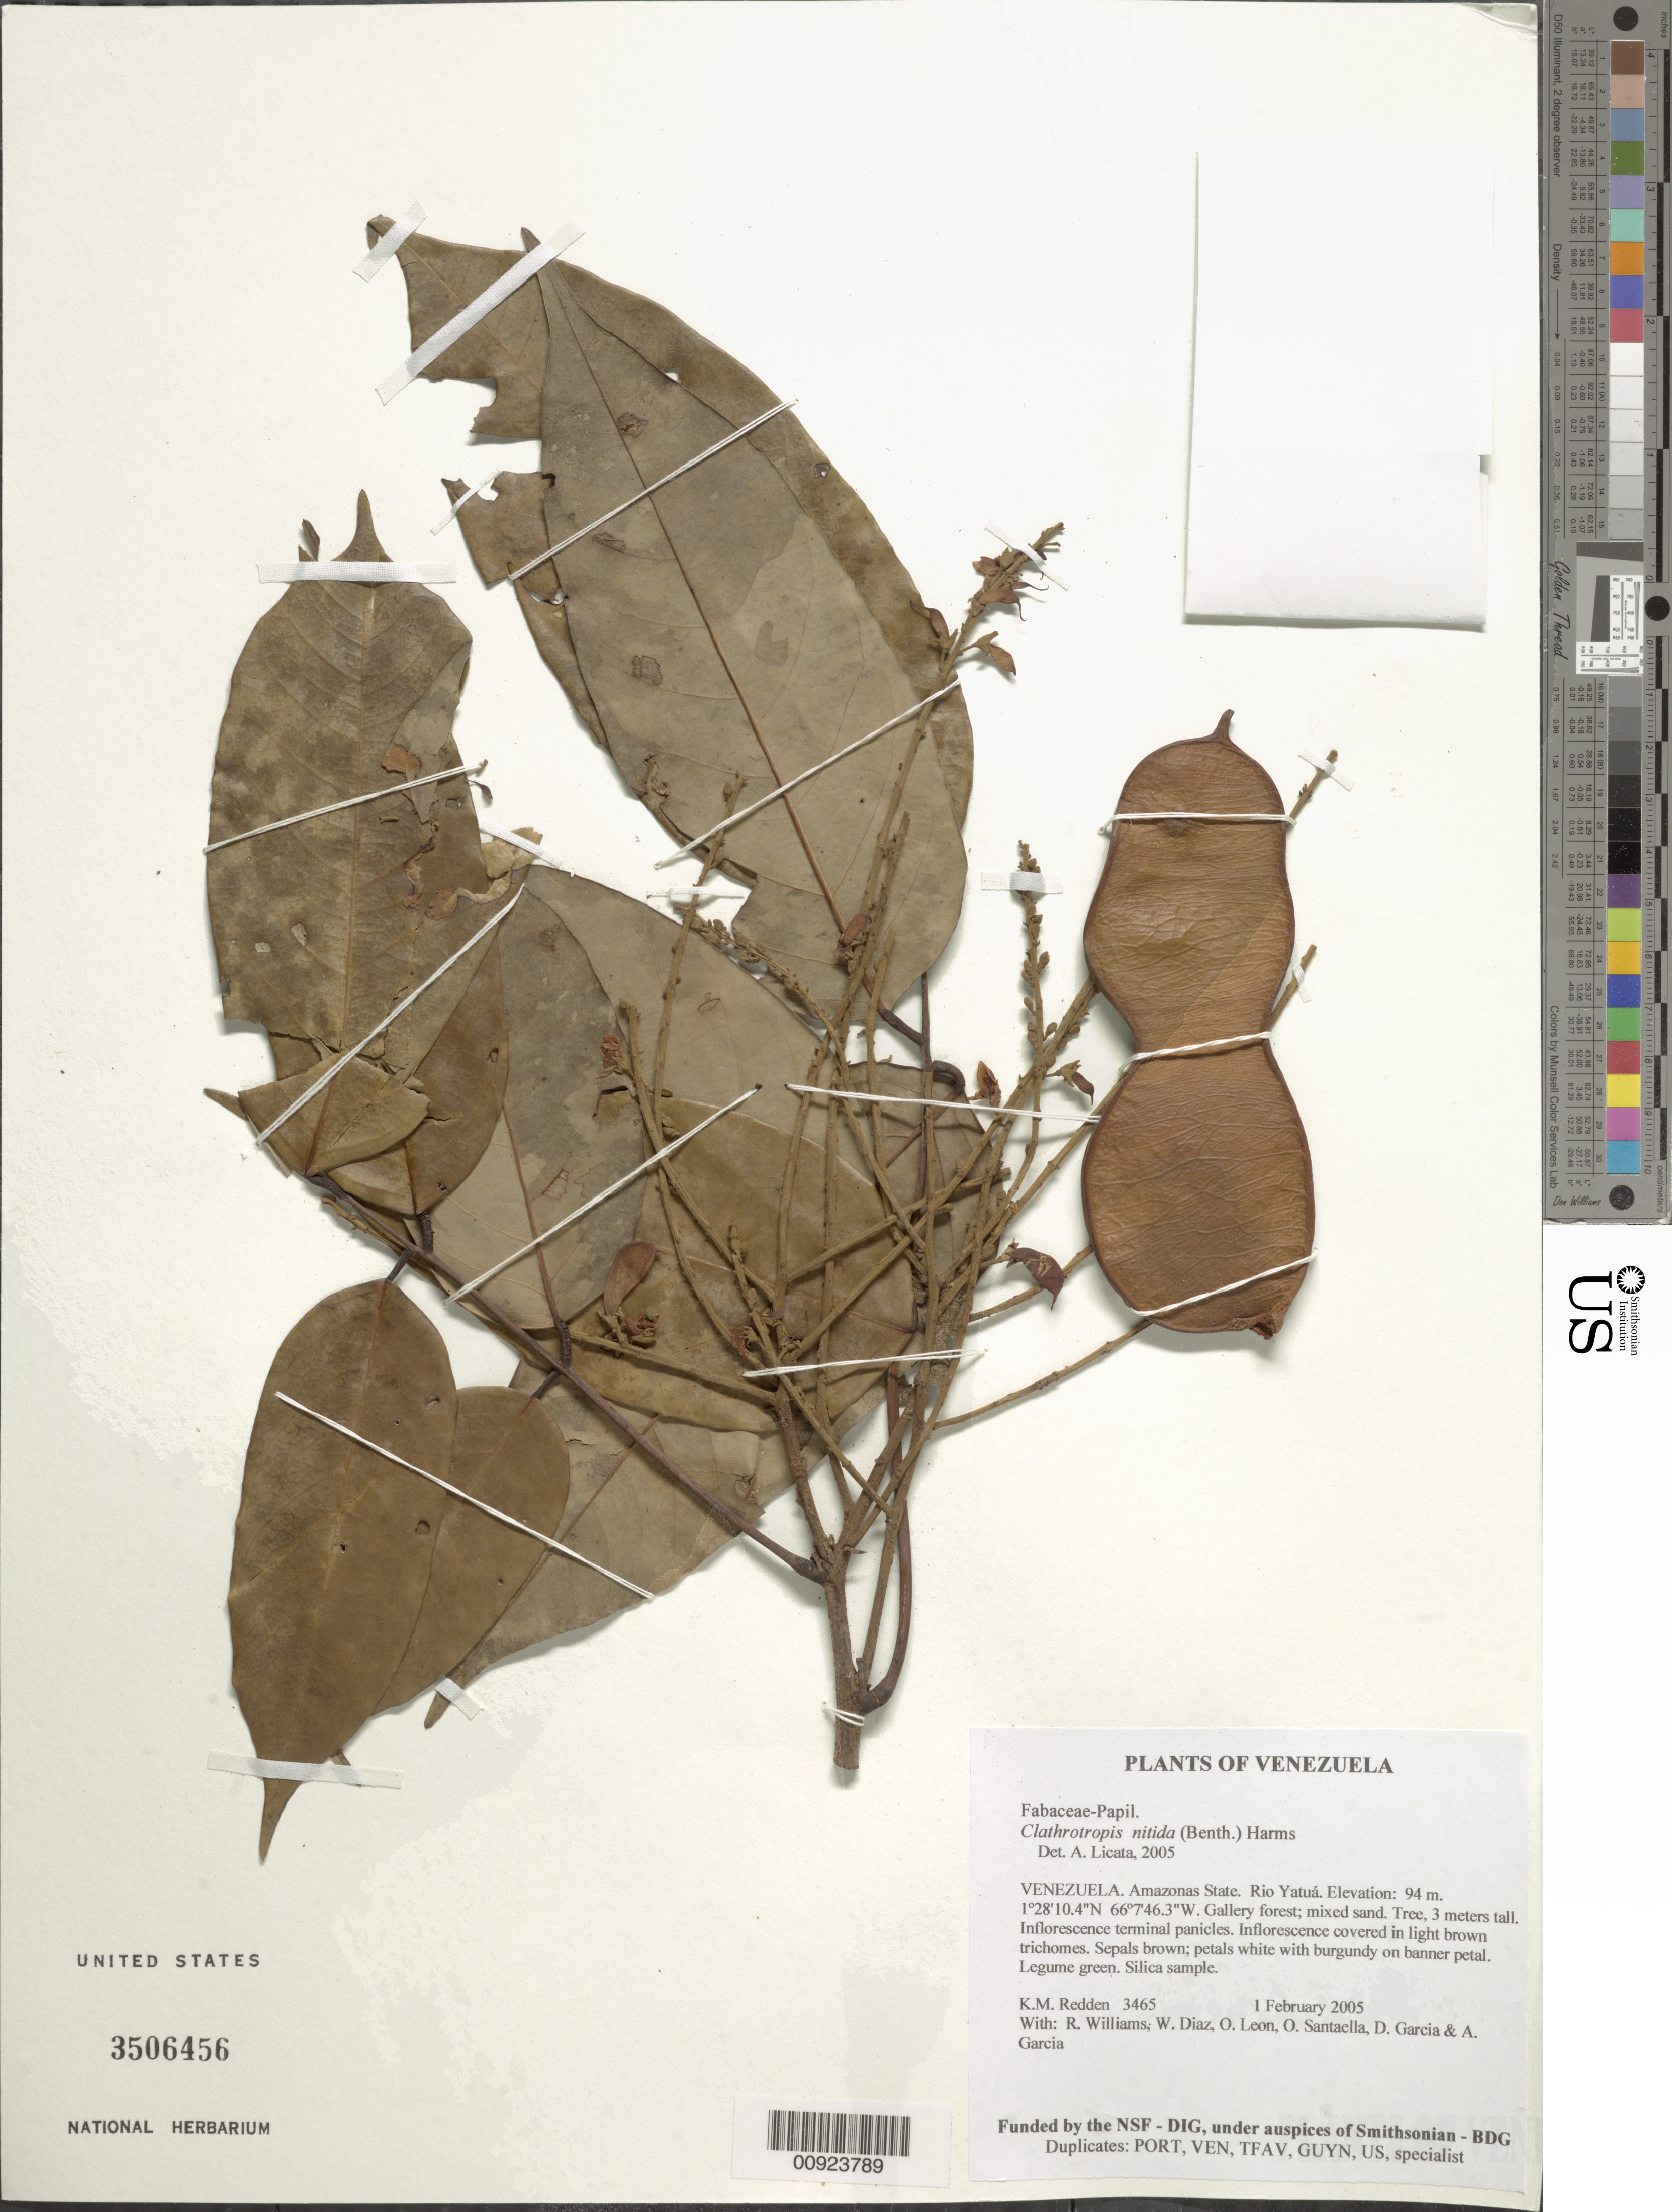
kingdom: Plantae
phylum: Tracheophyta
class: Magnoliopsida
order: Fabales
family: Fabaceae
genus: Clathrotropis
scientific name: Clathrotropis nitida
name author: Harms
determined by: Licata, A., (PORT), Univ. Nac. Exp. de los Llanos Ezequiel Zamora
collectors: K. M. Redden, R. Williams, W. Díaz P., O. León, O. Santaella, D. Garcia & A. Garcia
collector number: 3465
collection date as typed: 1 February 2005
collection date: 2005-02-01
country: Venezuela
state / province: Amazonas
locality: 13 - Rio Yatuá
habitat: Gallery forest; mixed sand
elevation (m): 94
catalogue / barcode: US 3506456